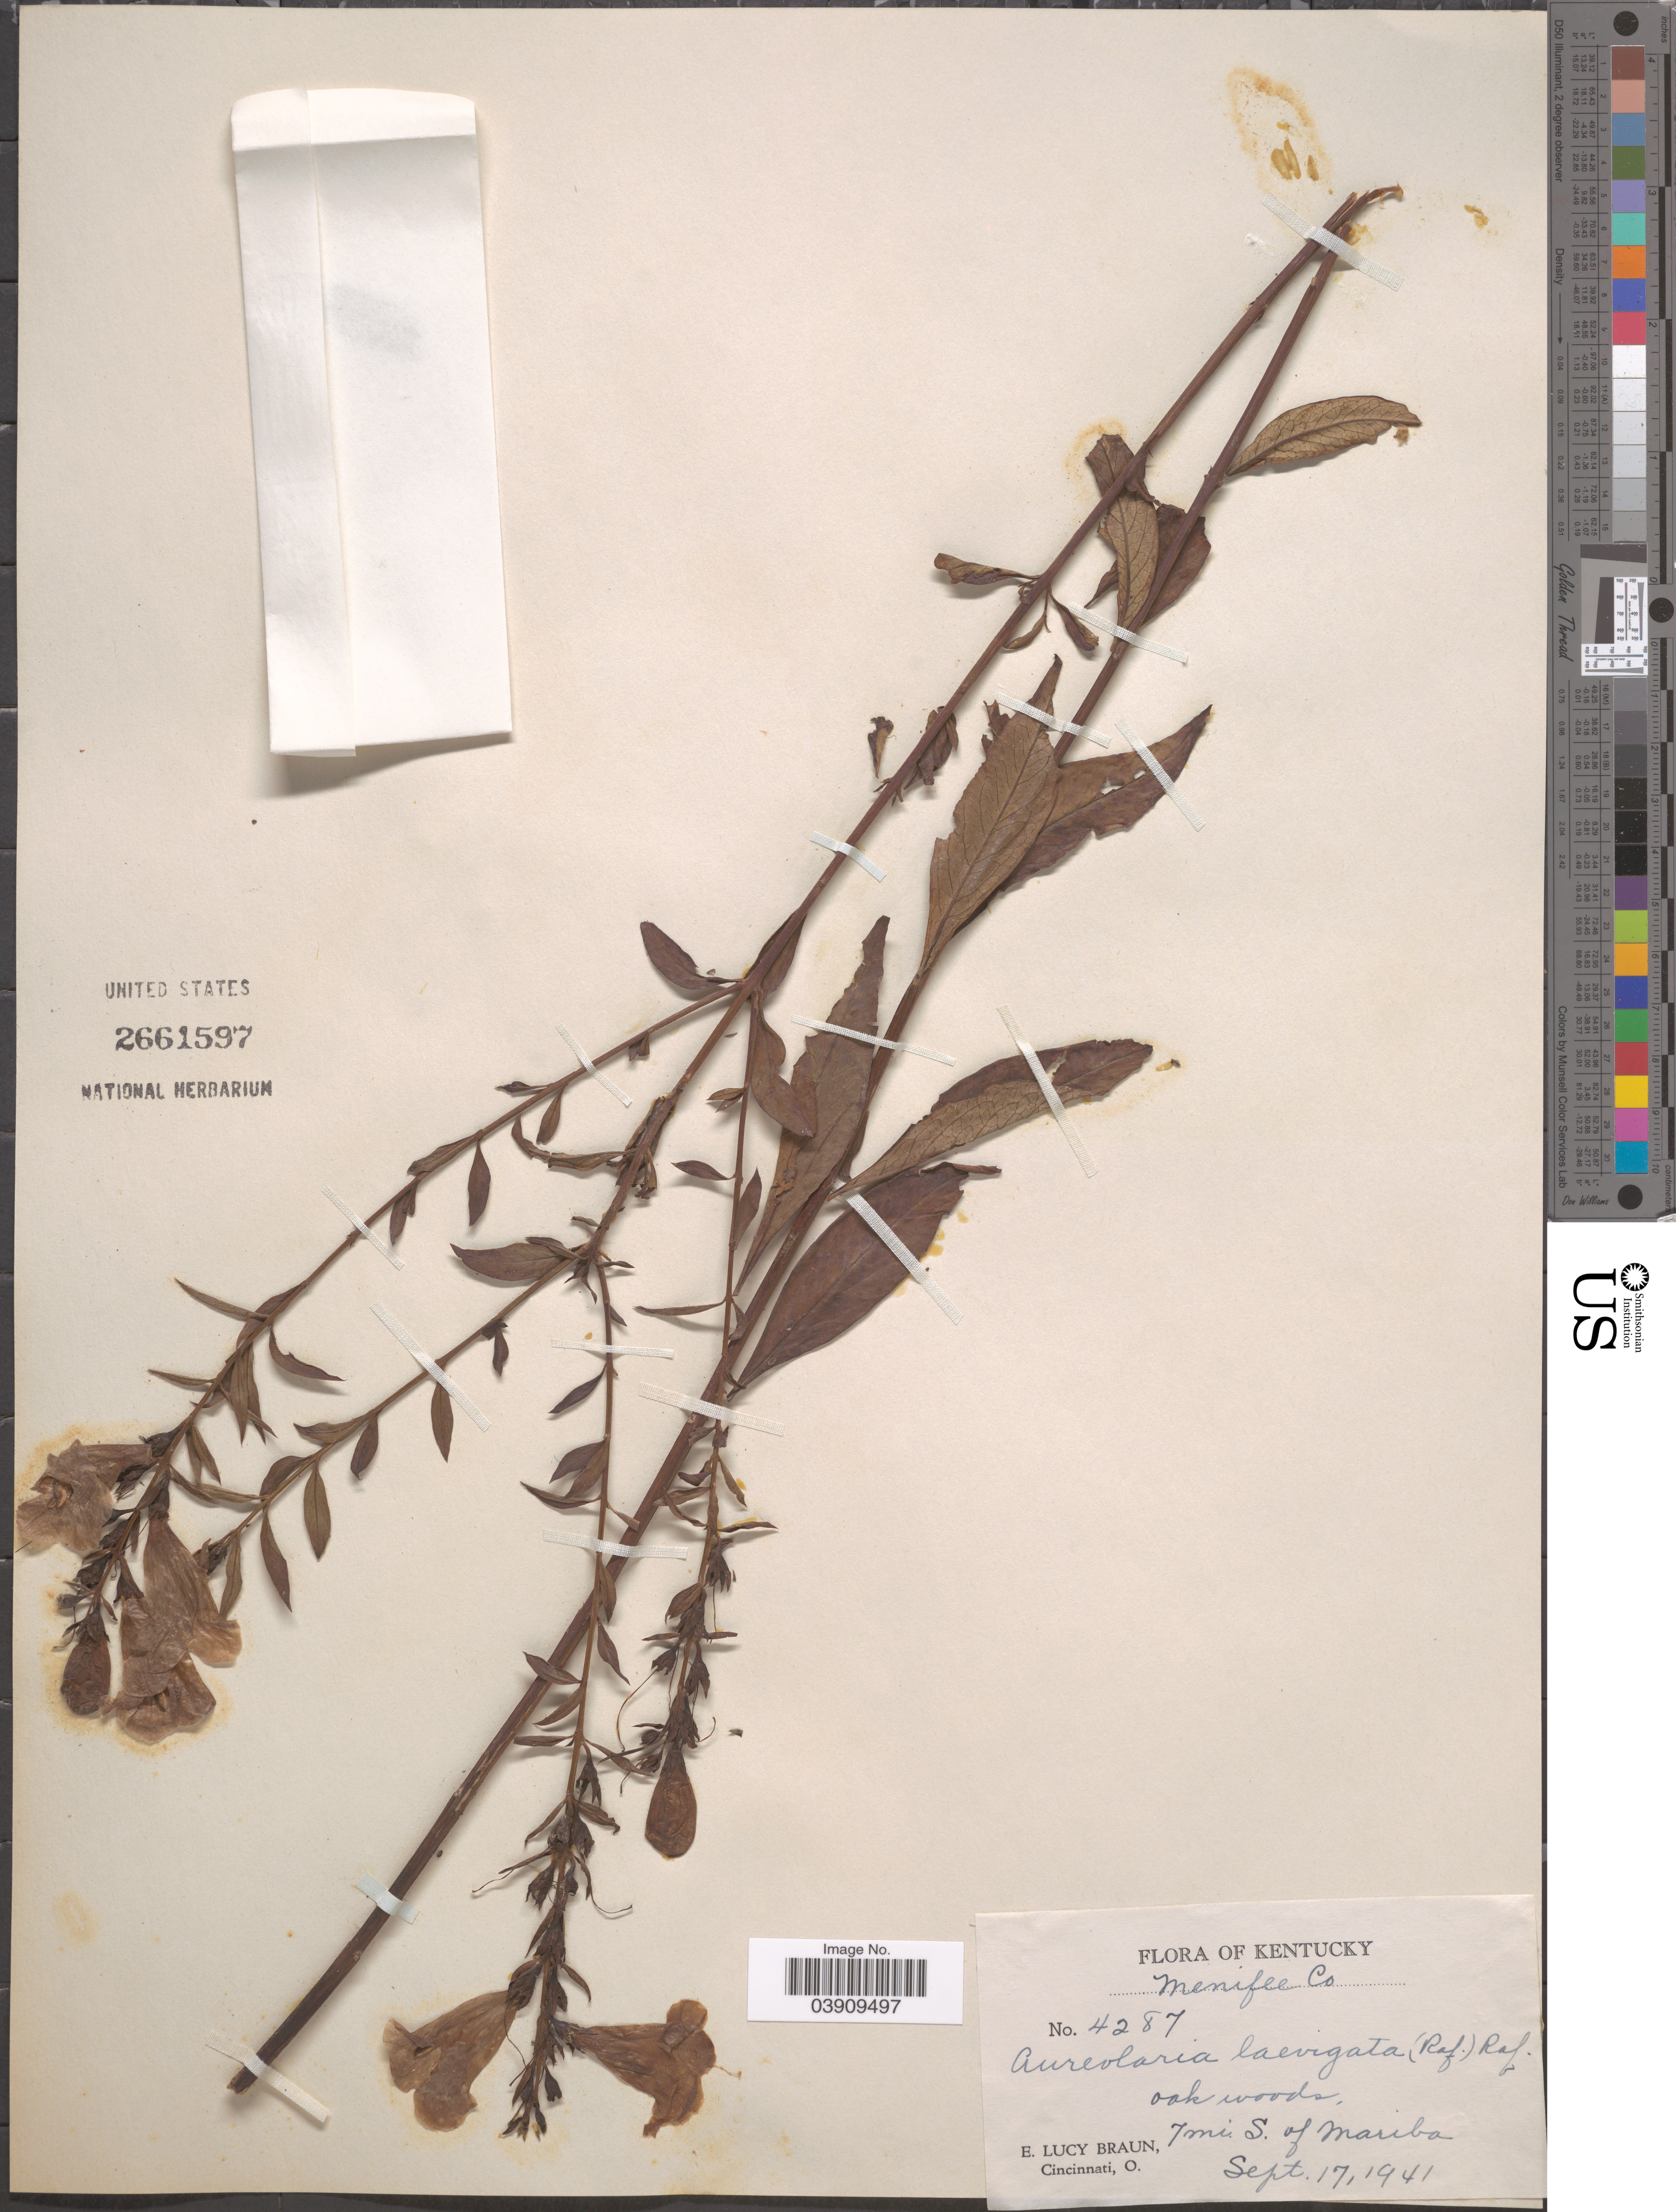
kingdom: Plantae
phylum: Tracheophyta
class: Magnoliopsida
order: Lamiales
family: Orobanchaceae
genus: Aureolaria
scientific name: Aureolaria laevigata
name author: (Raf.) Raf.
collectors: E. L. Braun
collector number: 4287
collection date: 1941-09-17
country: United States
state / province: Kentucky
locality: Menifee Co. 7 mi. S. of Mariba.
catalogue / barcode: US 2661597